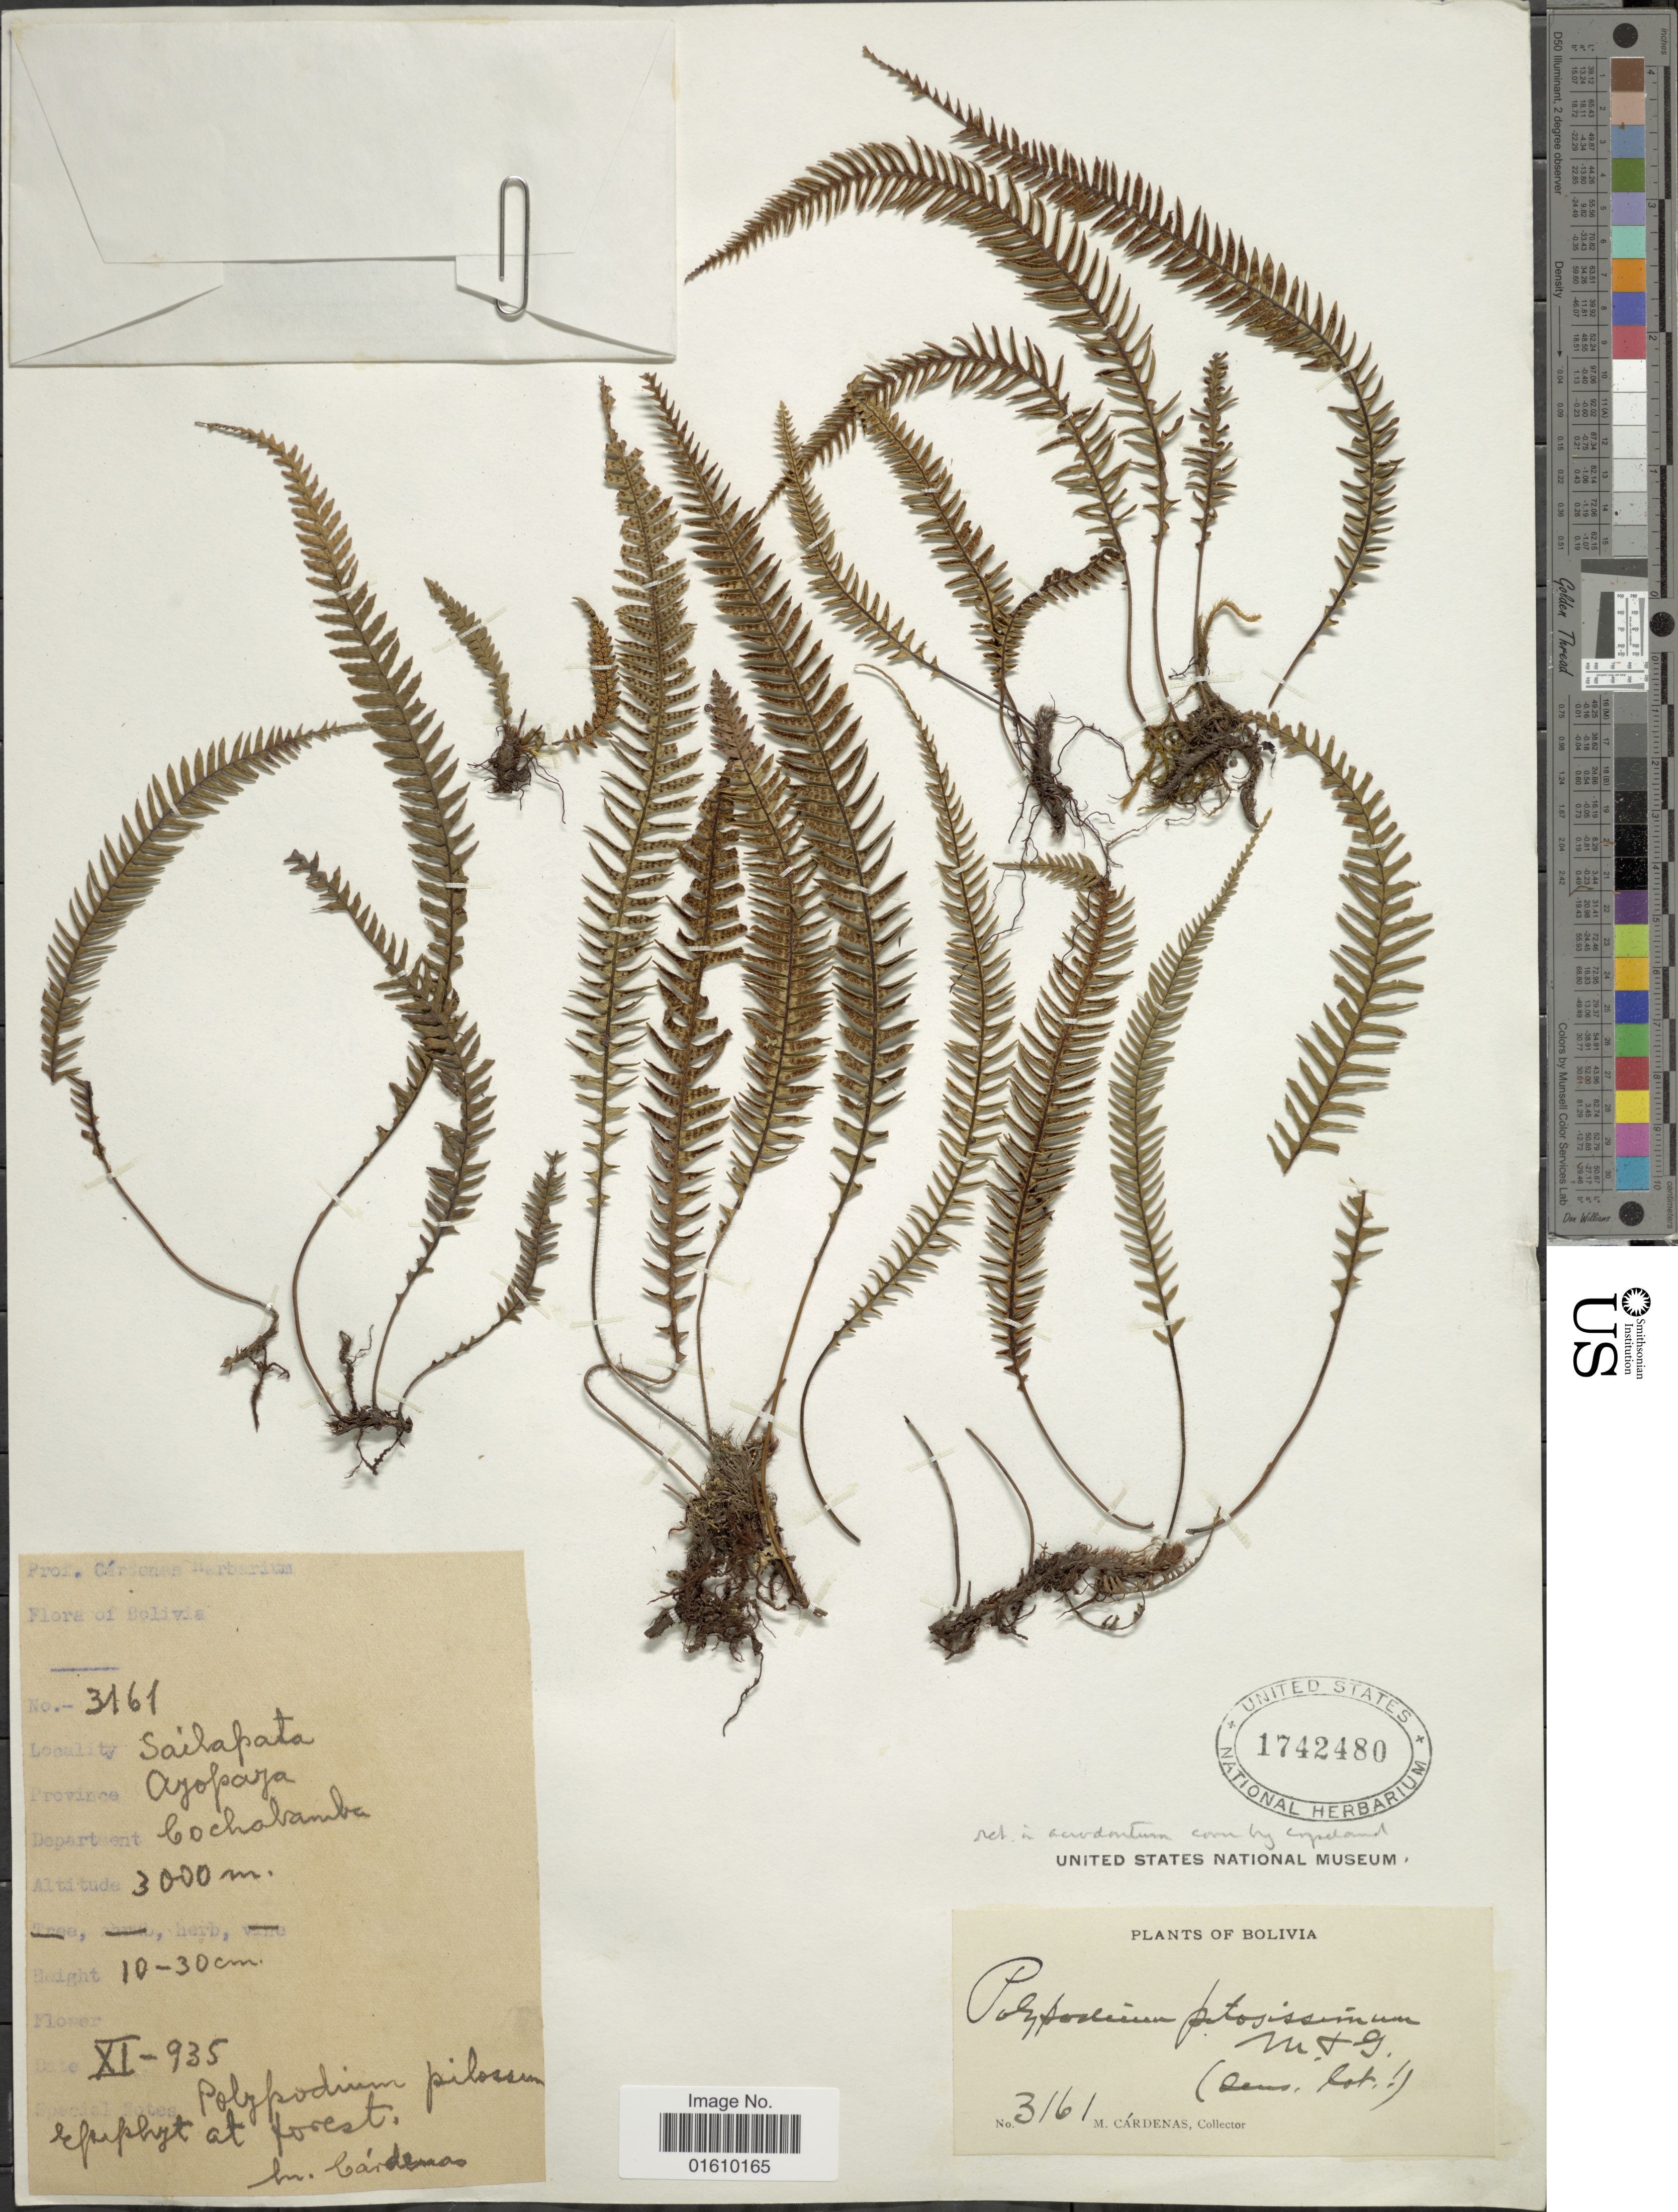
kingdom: Plantae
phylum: Tracheophyta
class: Polypodiopsida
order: Polypodiales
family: Polypodiaceae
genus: Melpomene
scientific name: Melpomene pilosissima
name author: (M. Martens & Galeotti) A.R. Sm. & R.C. Moran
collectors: M. Cárdenas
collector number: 3161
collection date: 1935-11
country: Bolivia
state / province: Cochabamba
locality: Sailapata, Ayopaza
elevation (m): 3000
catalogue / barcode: US 1742480